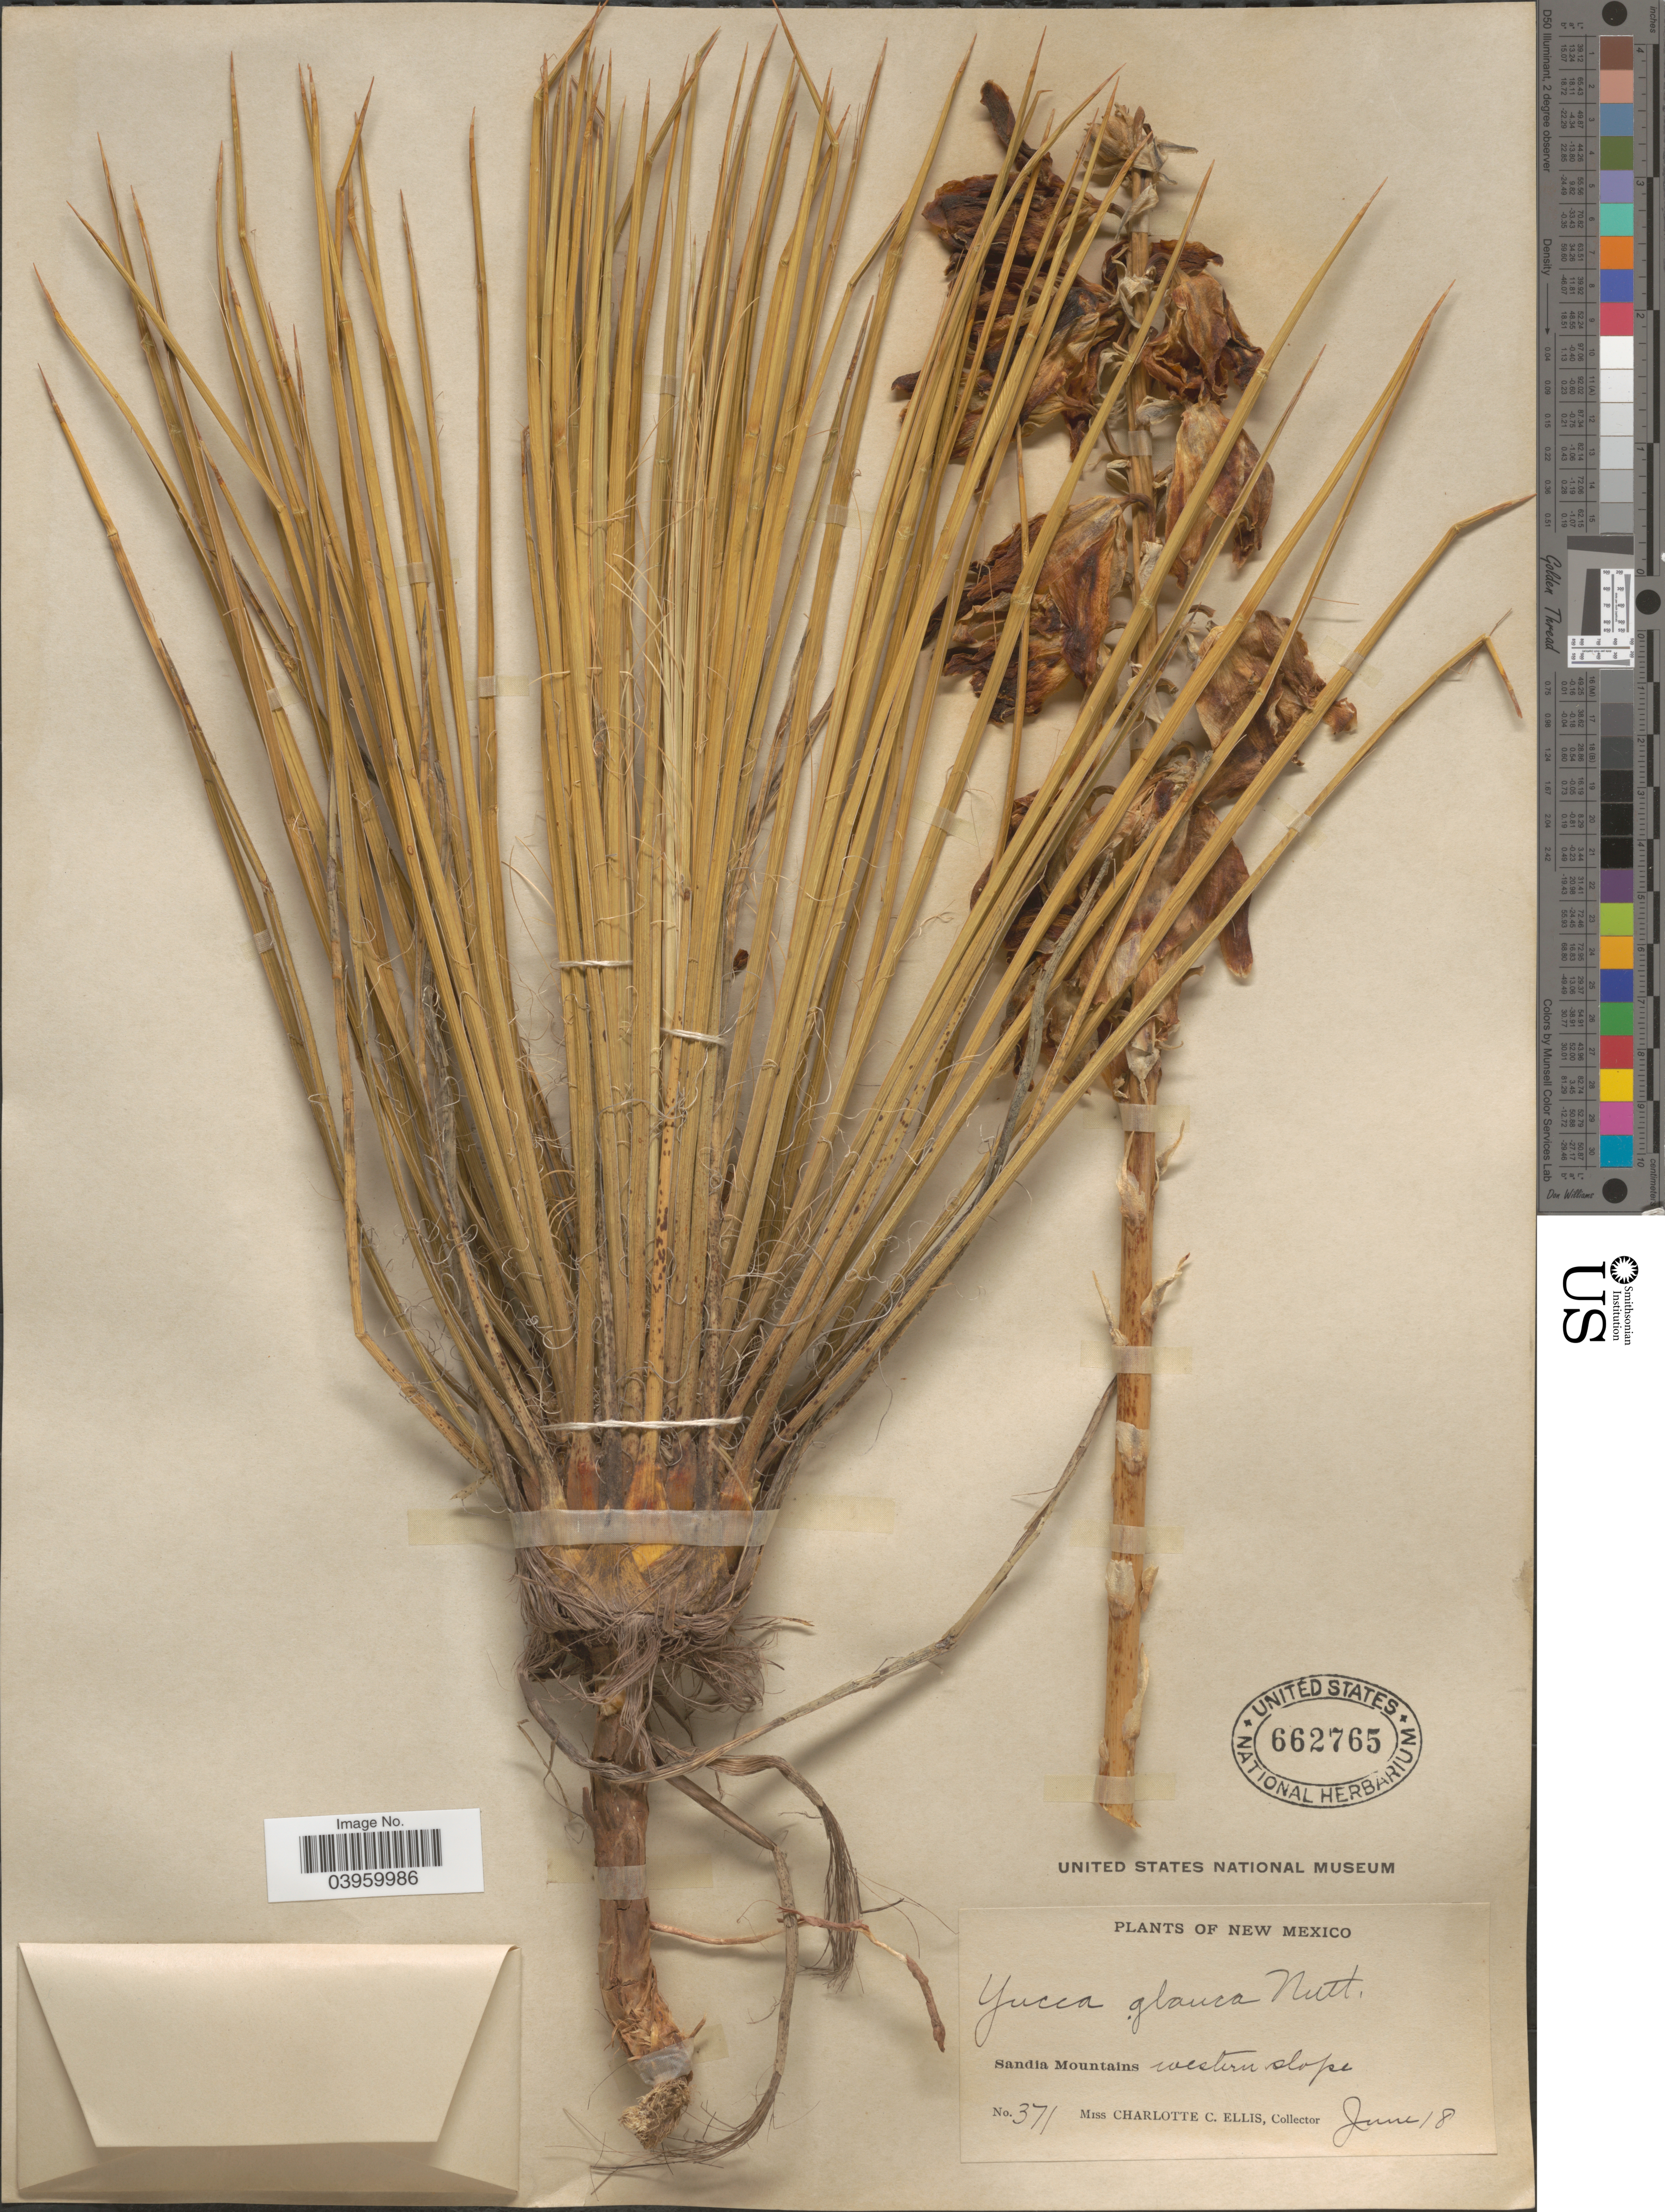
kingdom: Plantae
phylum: Tracheophyta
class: Liliopsida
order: Asparagales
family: Asparagaceae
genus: Yucca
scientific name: Yucca glauca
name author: Nutt.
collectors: C. C. Ellis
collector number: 371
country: United States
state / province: New Mexico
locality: Sandia Mountains. Western slope.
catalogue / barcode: US 662765